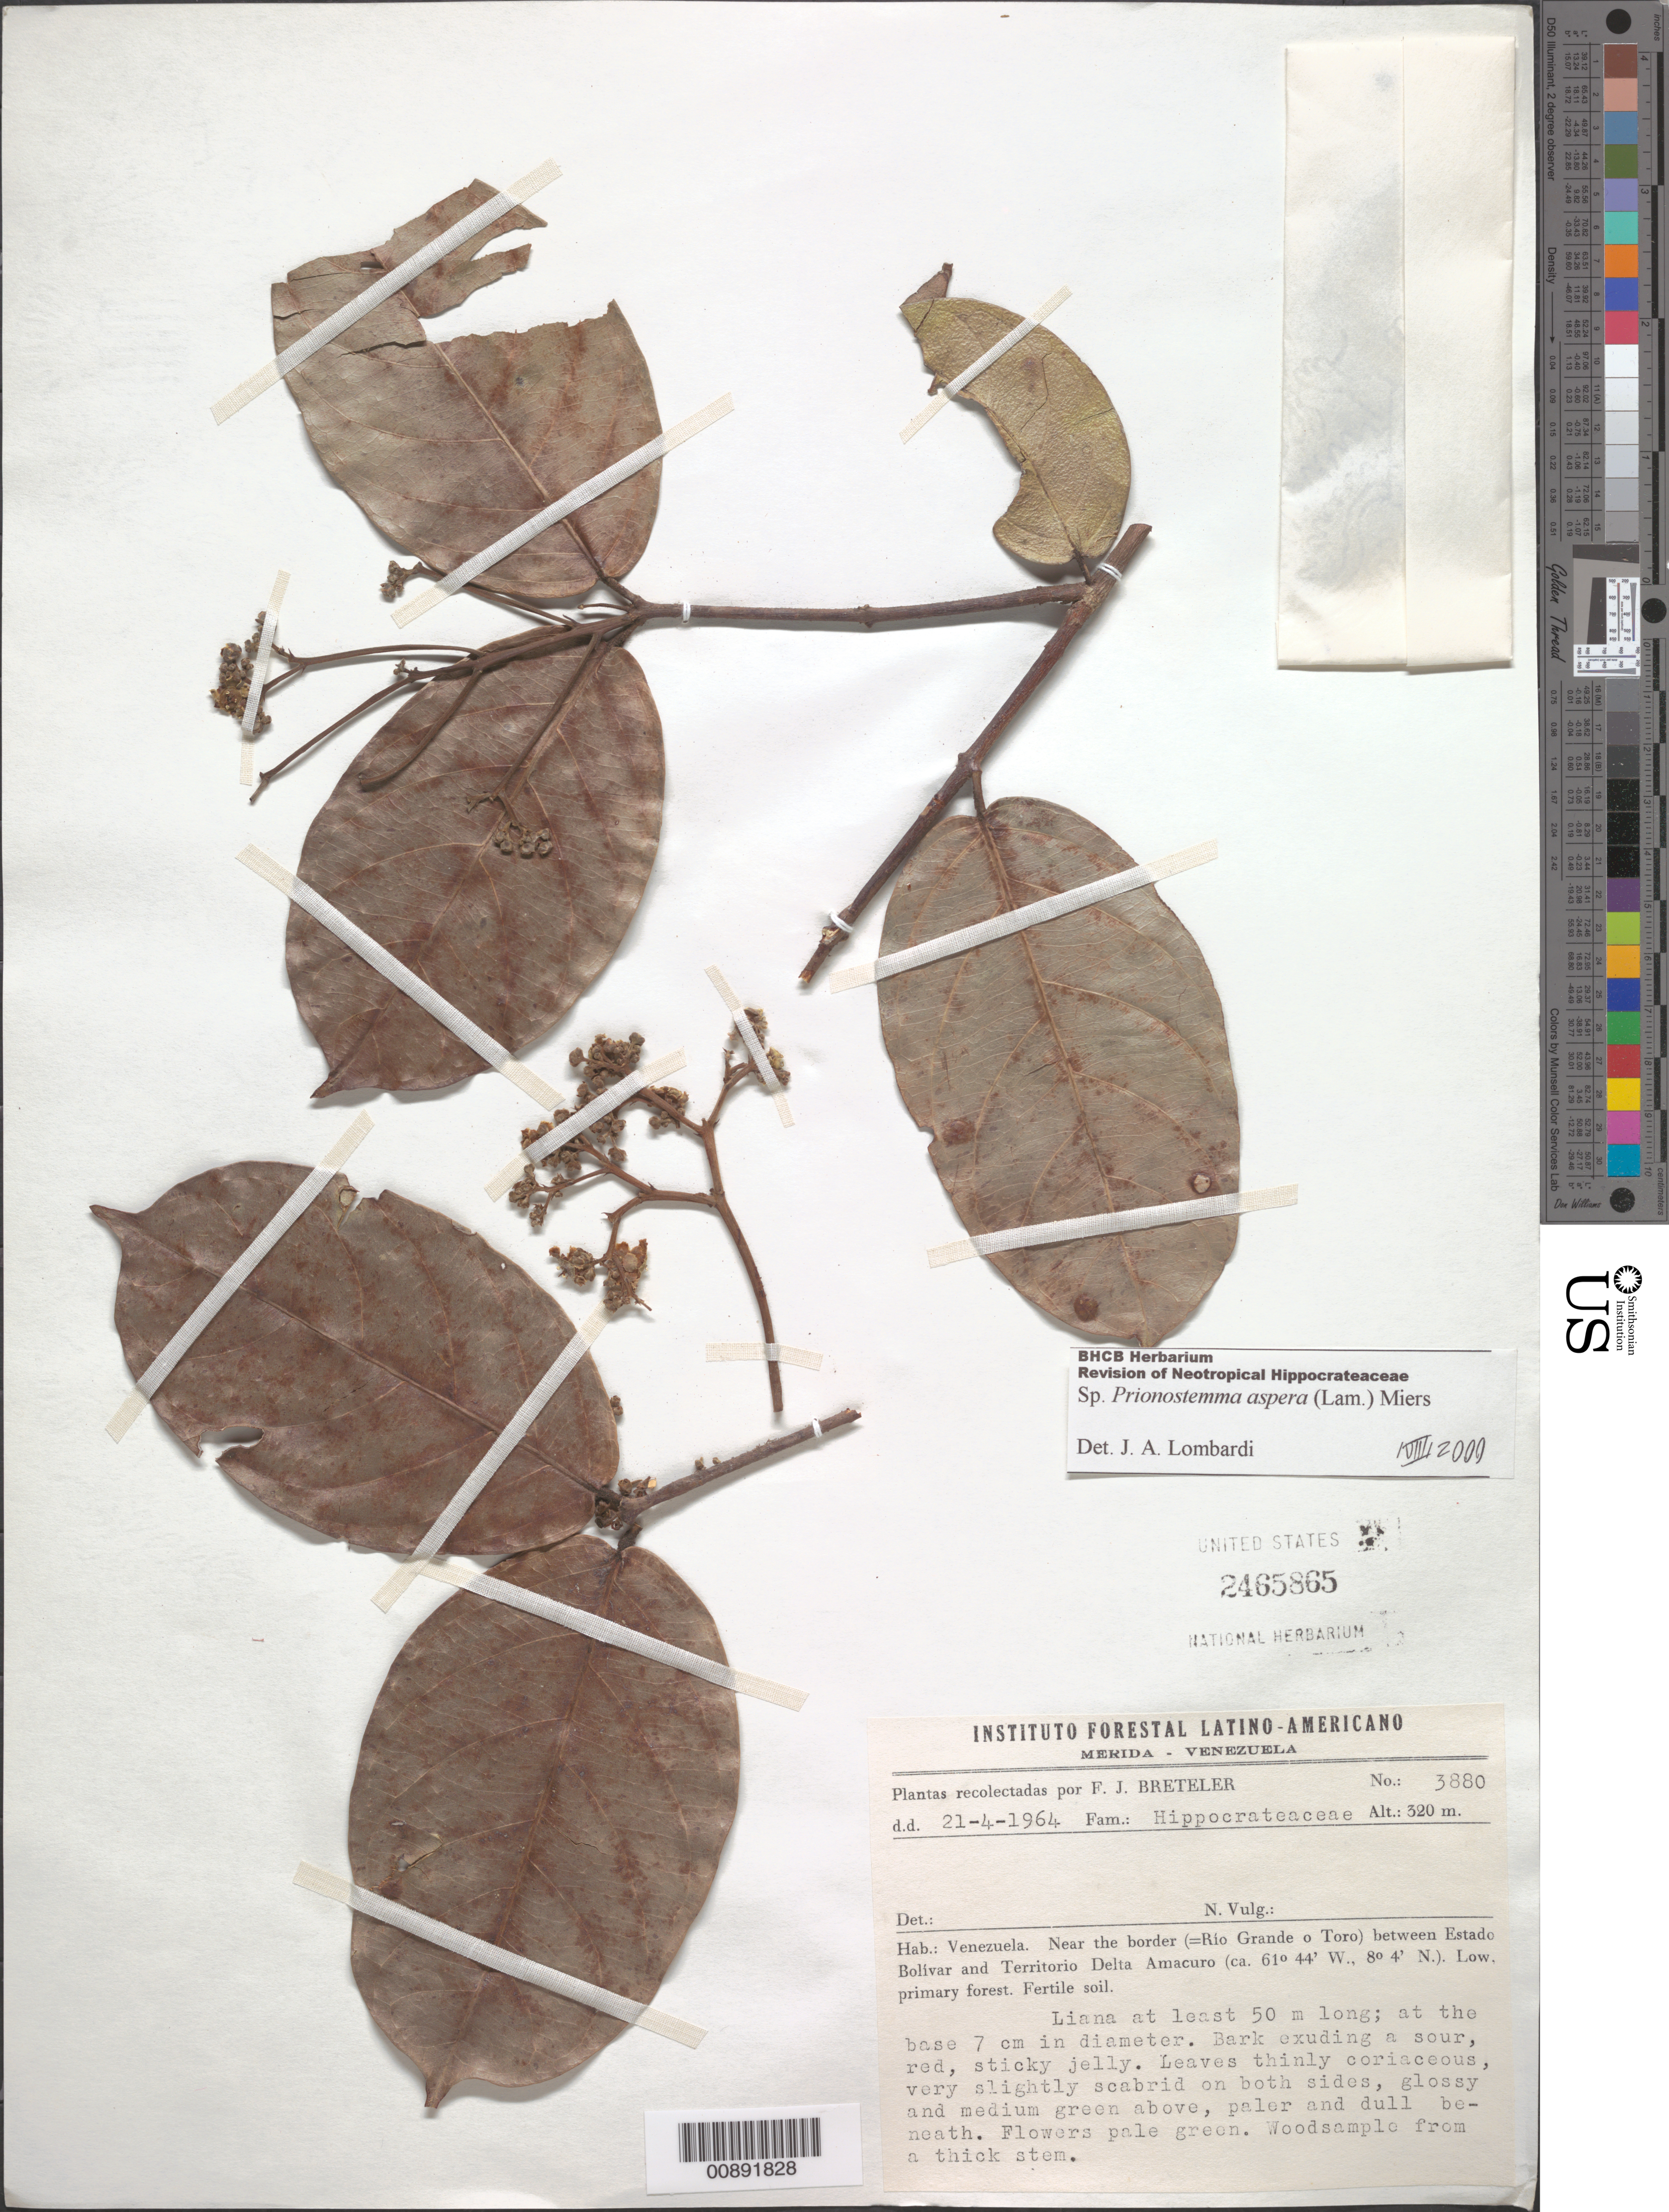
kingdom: Plantae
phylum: Tracheophyta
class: Magnoliopsida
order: Celastrales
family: Celastraceae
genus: Prionostemma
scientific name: Prionostemma aspera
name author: (Lam.) Miers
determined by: Lombardi, Julio A.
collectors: F. J. Breteler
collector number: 3880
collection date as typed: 21-Apr-64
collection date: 1964-04-21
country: Venezuela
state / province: Bolívar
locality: Río Grande o Toro, near border between Estado Bolívar and Territorío Delta Amacuro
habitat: low, primary forest, fertile soil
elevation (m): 320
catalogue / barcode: US 2465865